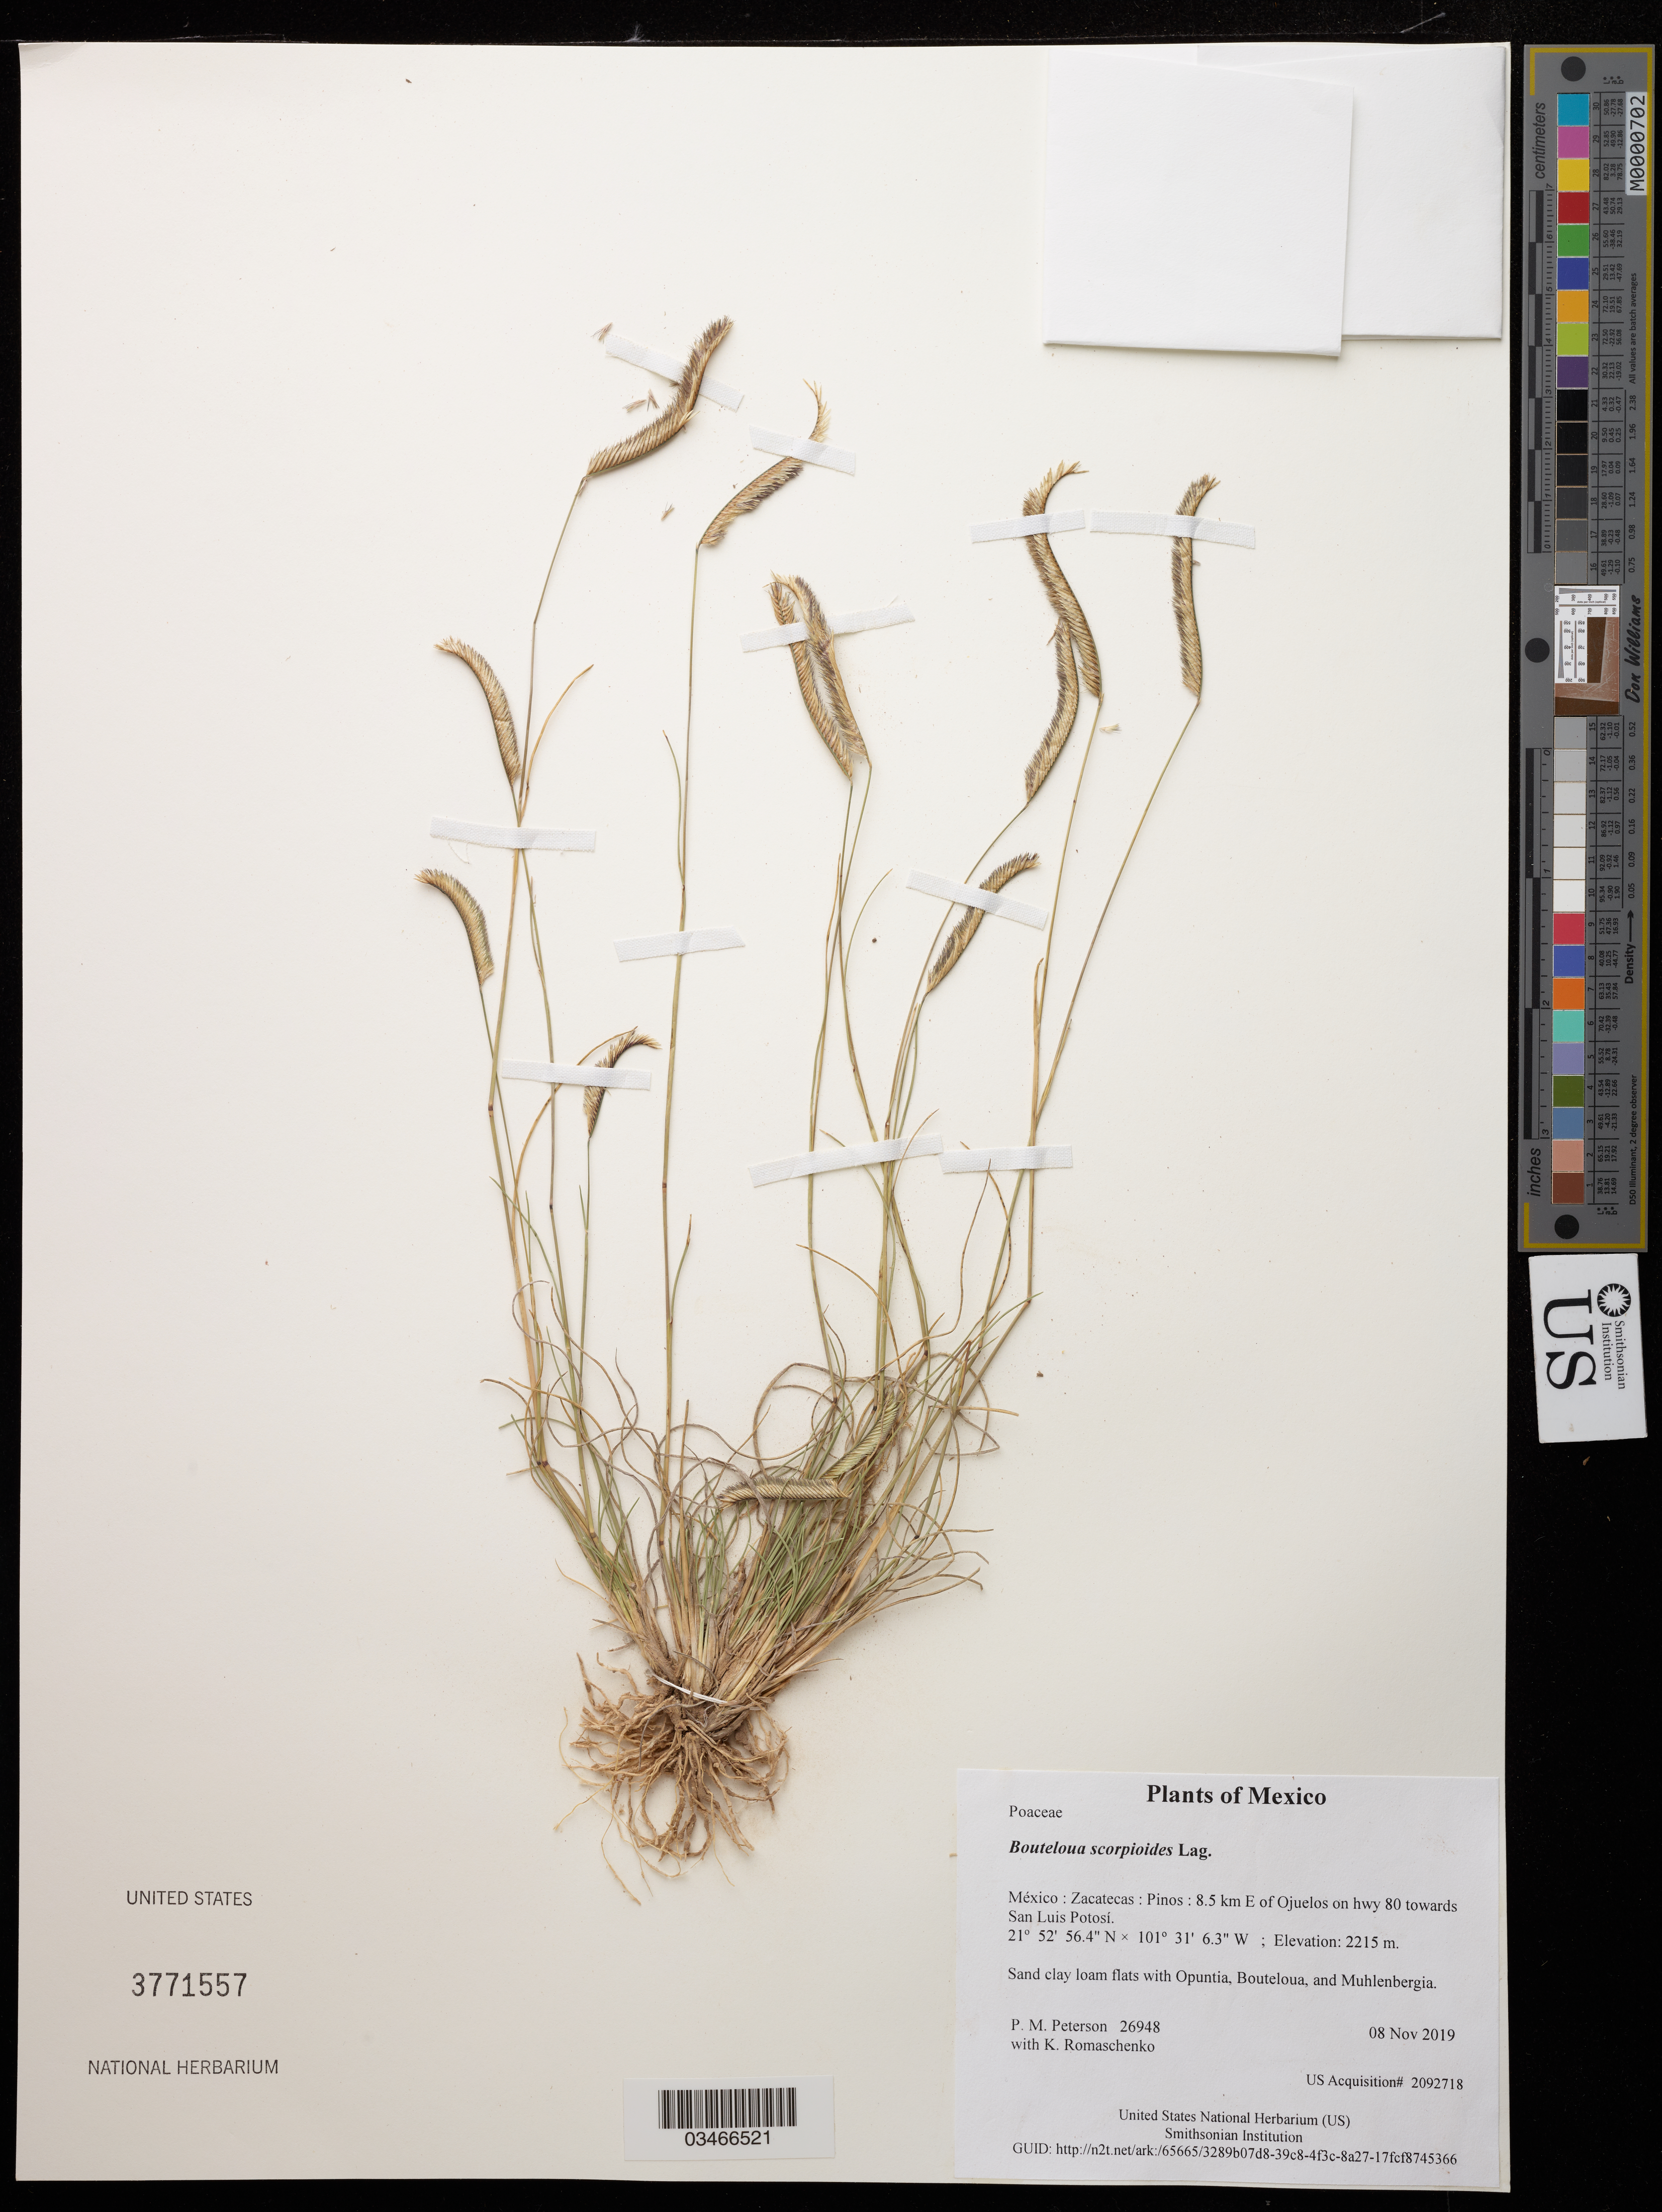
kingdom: Plantae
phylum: Tracheophyta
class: Liliopsida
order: Poales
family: Poaceae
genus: Bouteloua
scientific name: Bouteloua scorpioides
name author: Lag.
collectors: P. M. Peterson & K. Romaschenko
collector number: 26948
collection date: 2019-11-19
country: México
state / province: México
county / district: Toluca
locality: Nevado de Toluca National Park, NE slopes of Nevado de Toluca, on walking path to Lago La Luna and Lago del Sol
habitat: Sand clay loam flats with Opuntia, Bouteloua, and Muhlenbergia.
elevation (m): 1263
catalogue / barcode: US 3771557